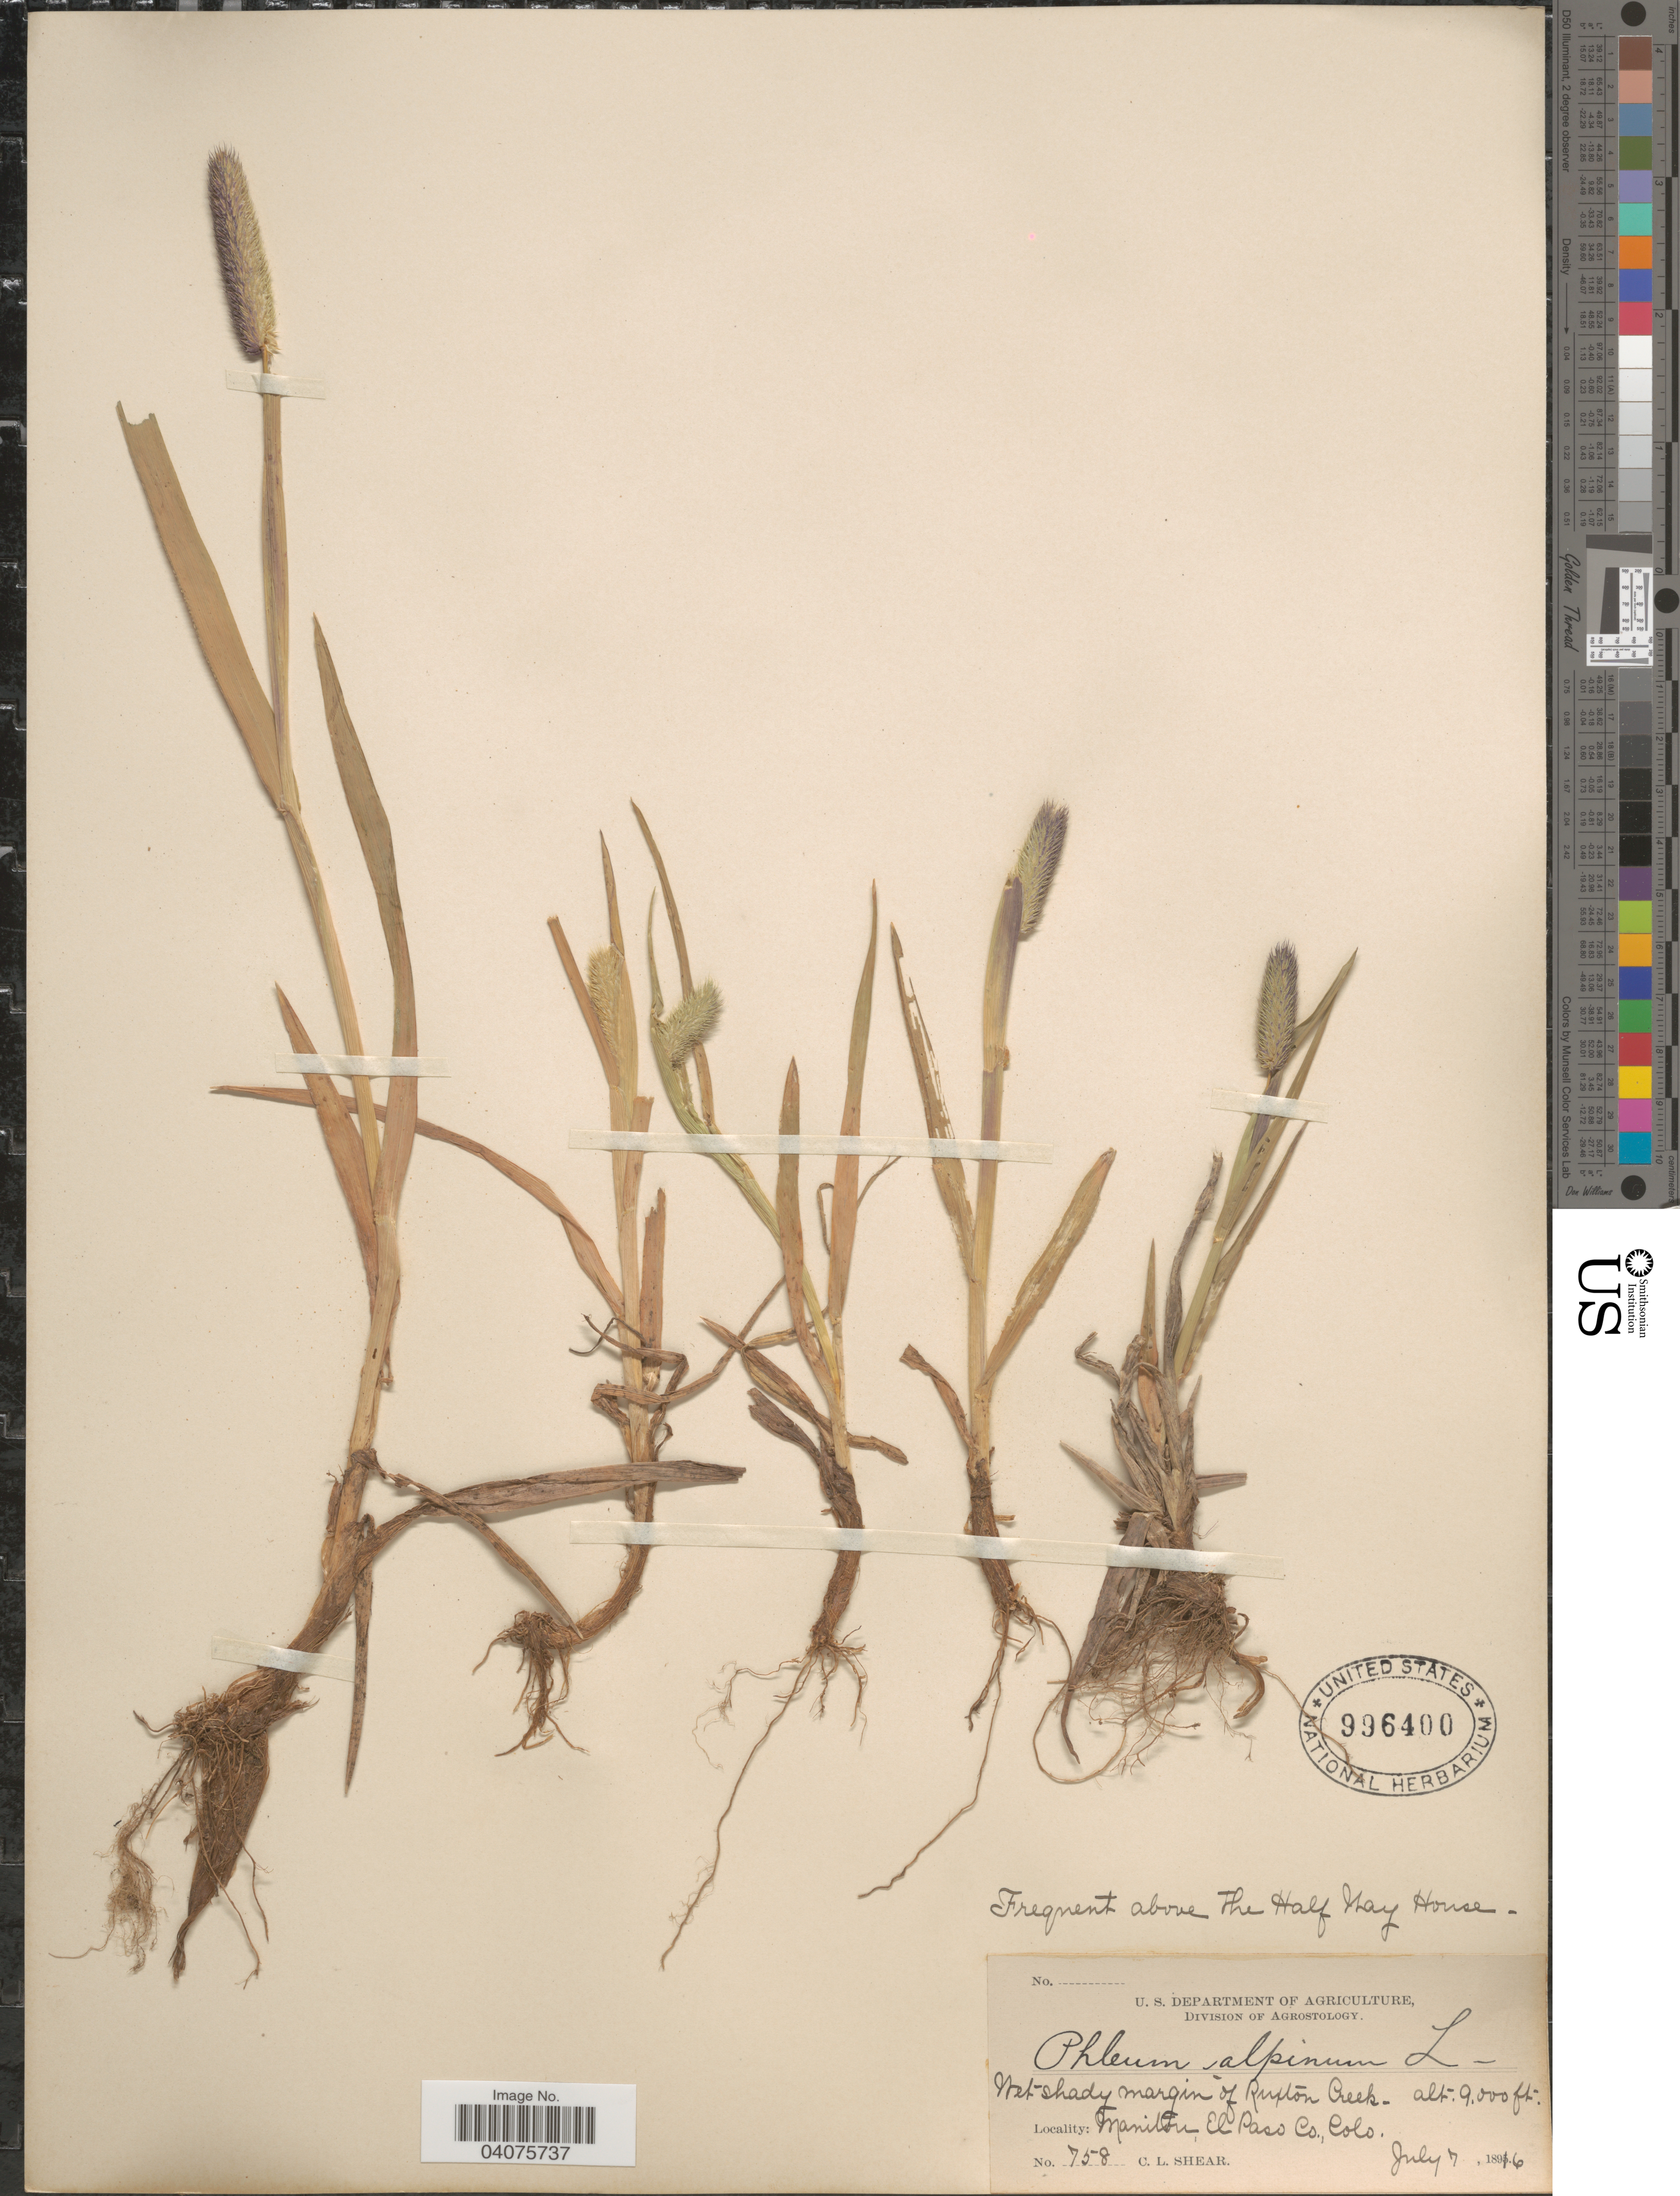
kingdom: Plantae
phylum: Tracheophyta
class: Liliopsida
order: Poales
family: Poaceae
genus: Phleum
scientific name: Phleum alpinum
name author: L.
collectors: C. L. Shear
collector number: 758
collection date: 1896-07-07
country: United States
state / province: Colorado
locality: Wet shady margin of Ruxton Creek. Manitou, El Paso Co. Above the Half Way House.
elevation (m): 2743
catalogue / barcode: US 996400